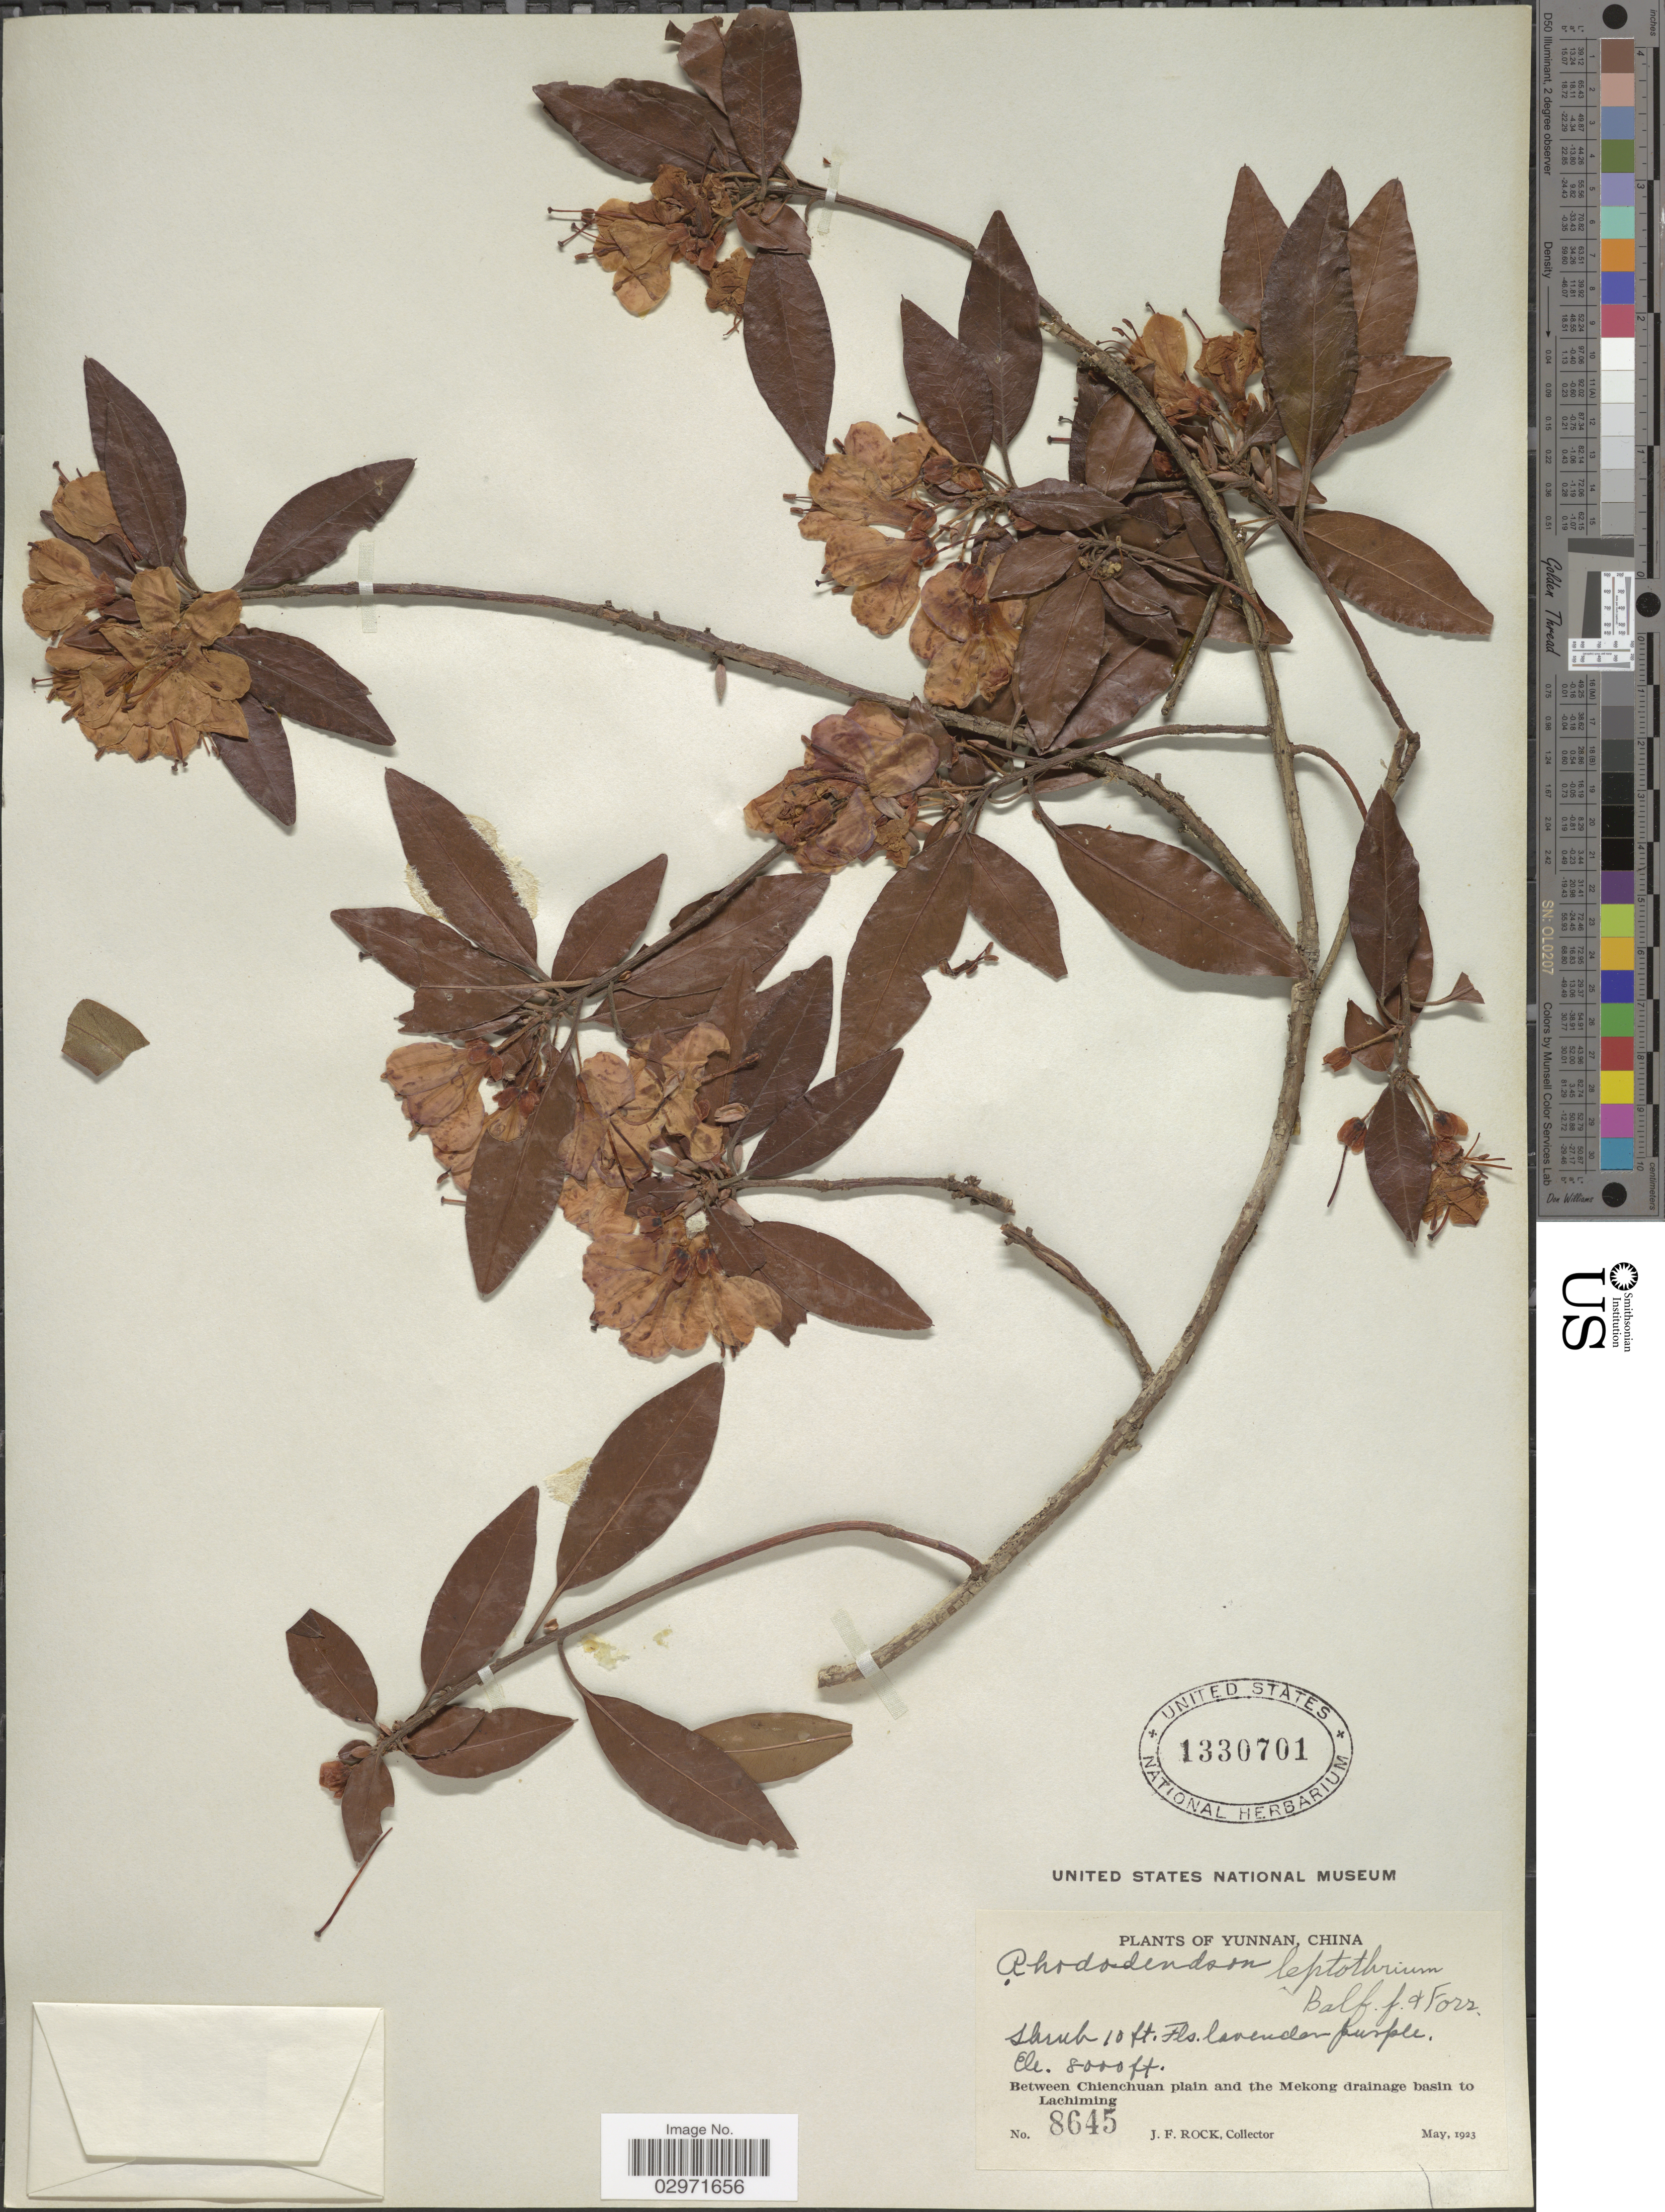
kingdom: Plantae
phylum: Tracheophyta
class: Magnoliopsida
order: Ericales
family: Ericaceae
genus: Rhododendron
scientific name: Rhododendron leptothrium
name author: Balf. f. & Forrest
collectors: J. Rock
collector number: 8645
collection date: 1923-05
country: China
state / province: Yunnan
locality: Between Chienchuan plain and the Mekong drainage basin to Lachiming.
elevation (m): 2438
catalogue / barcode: US 1330701